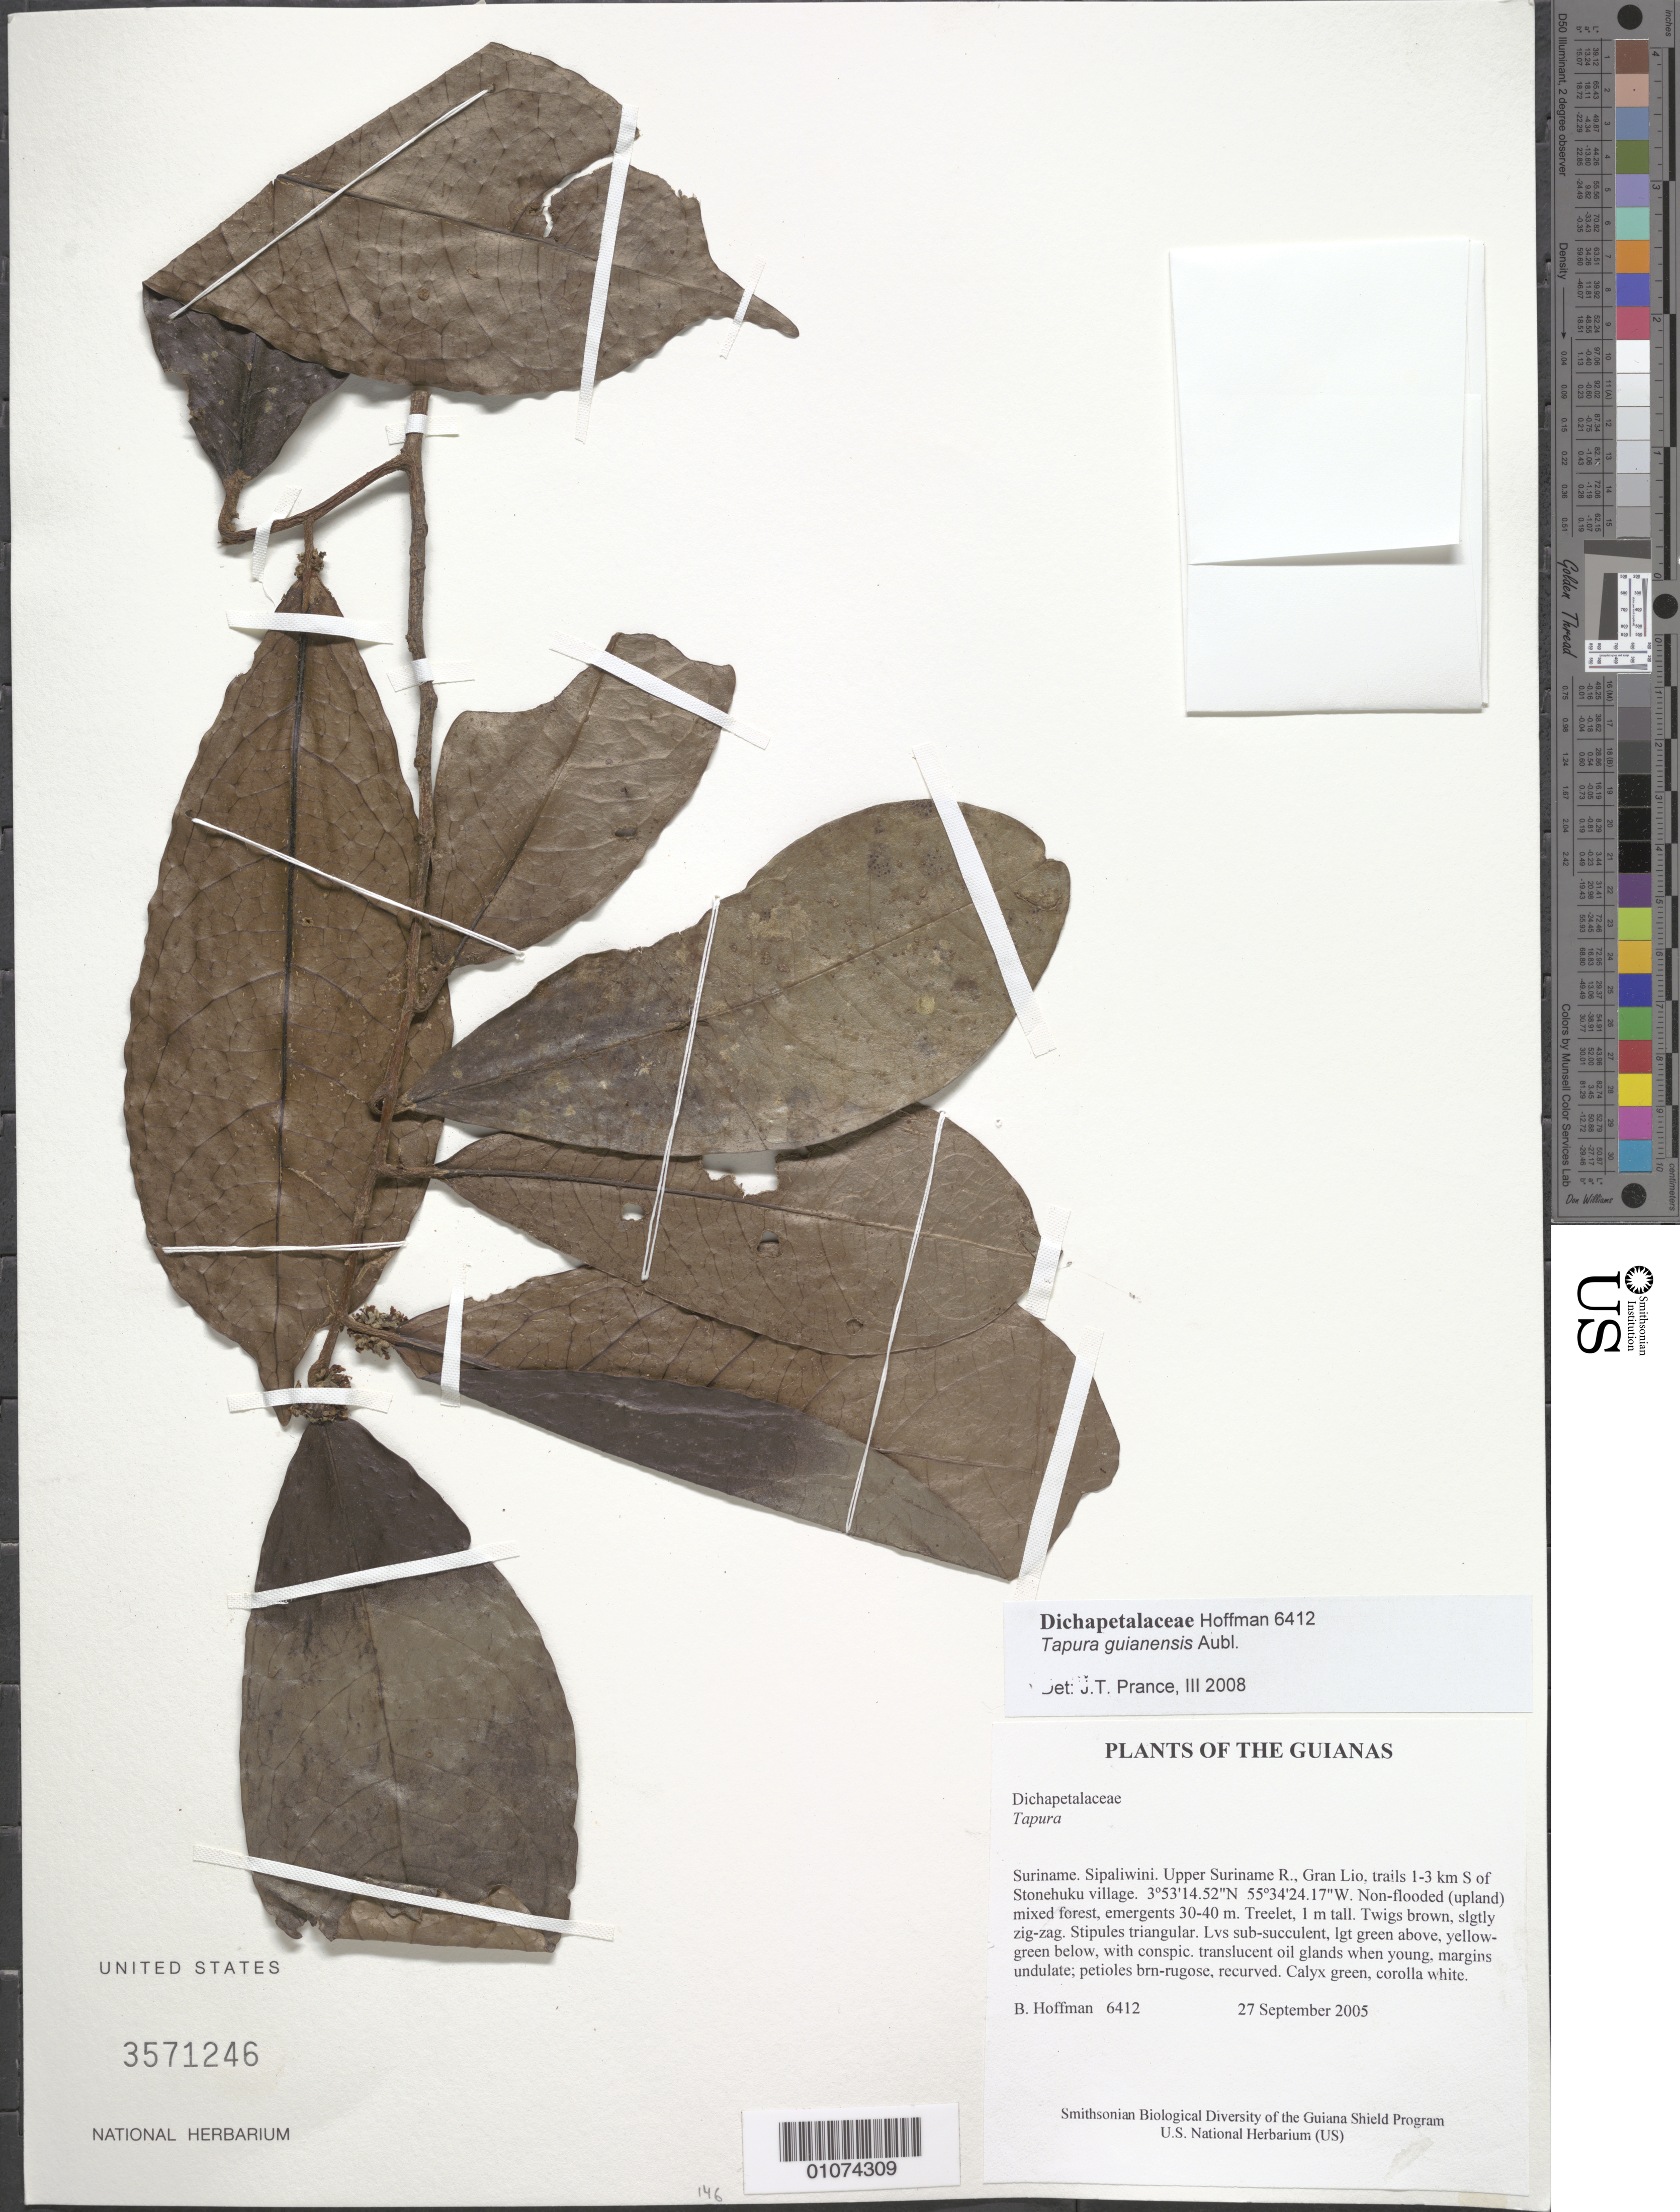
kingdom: Plantae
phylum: Tracheophyta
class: Magnoliopsida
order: Malpighiales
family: Dichapetalaceae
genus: Tapura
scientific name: Tapura guianensis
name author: Aubl.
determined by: Prance, G. T.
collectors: B. Hoffman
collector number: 6412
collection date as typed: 27 September 2005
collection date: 2005-09-27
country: Suriname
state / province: Sipaliwini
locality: Upper Suriname R., Gran Lio, trails 1-3 km S of Stonehuku village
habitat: Non-flooded (upland) mixed forest, emergents 30-40 m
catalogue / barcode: US 3571246